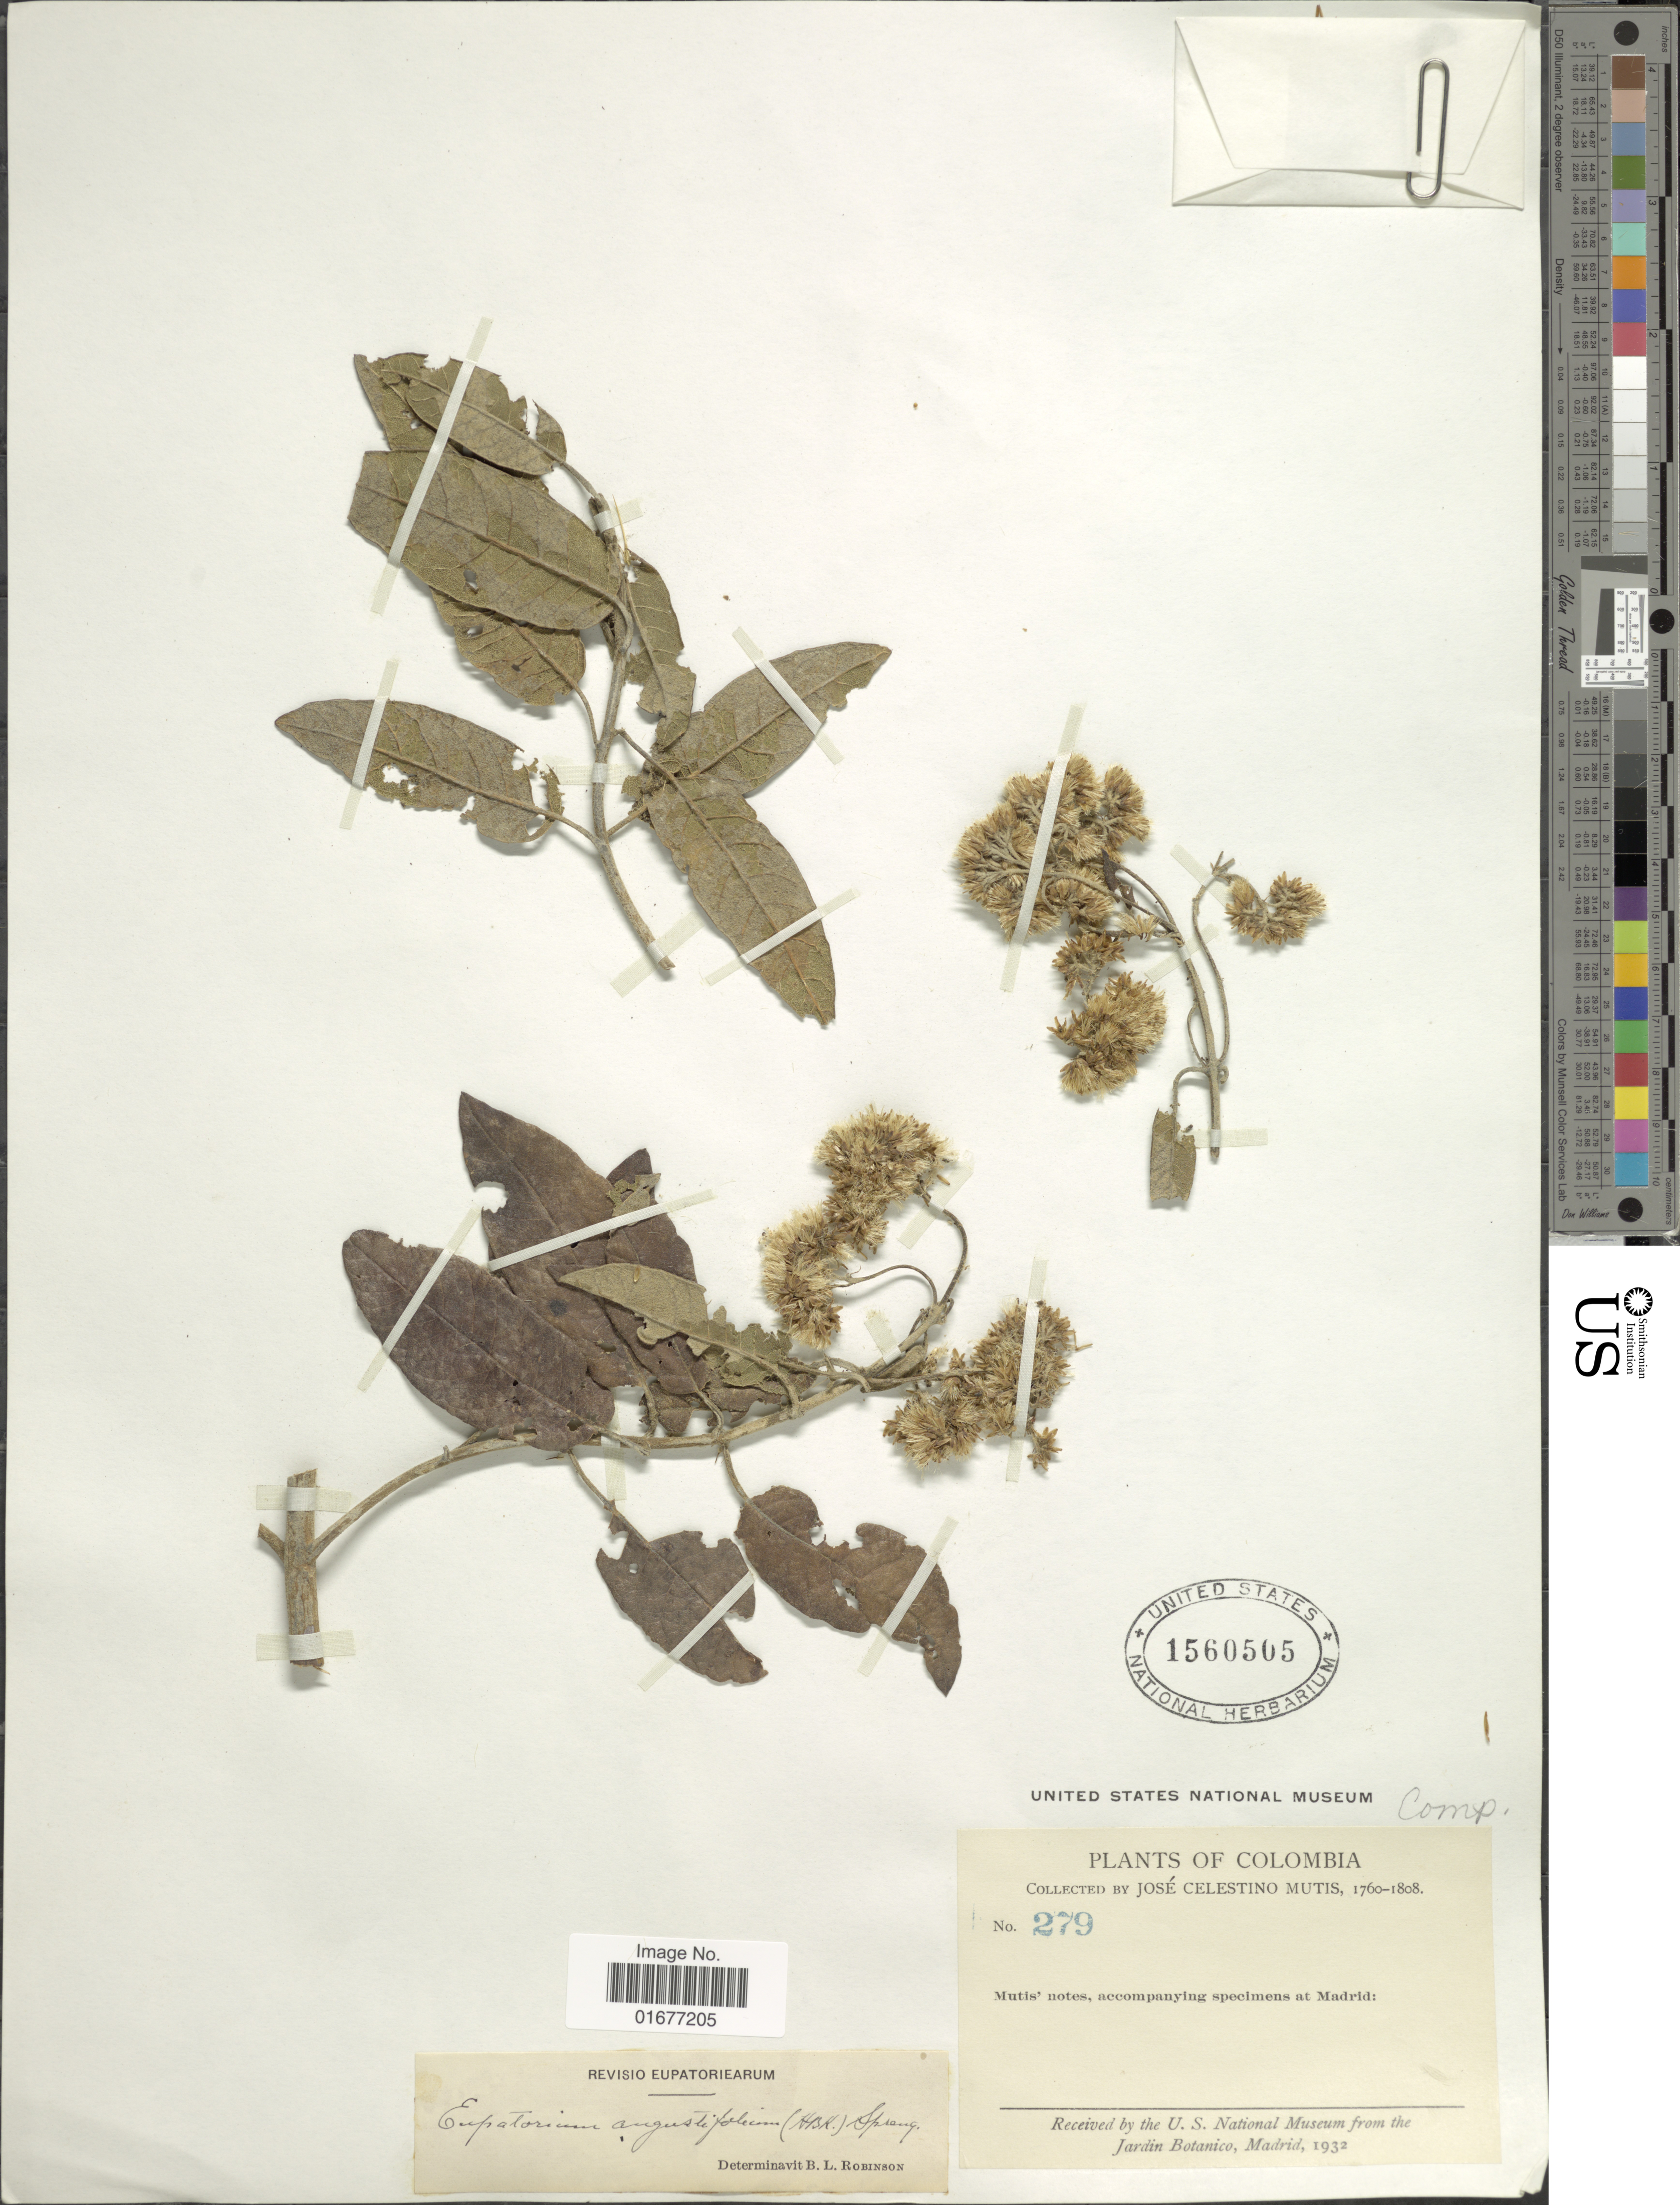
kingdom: Plantae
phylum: Tracheophyta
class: Magnoliopsida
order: Asterales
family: Asteraceae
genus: Ageratina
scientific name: Ageratina angustifolia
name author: (Kunth) R.M. King & H. Rob.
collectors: J. C. B. Mutis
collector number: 279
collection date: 1760/1808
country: Colombia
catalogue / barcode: US 1560505